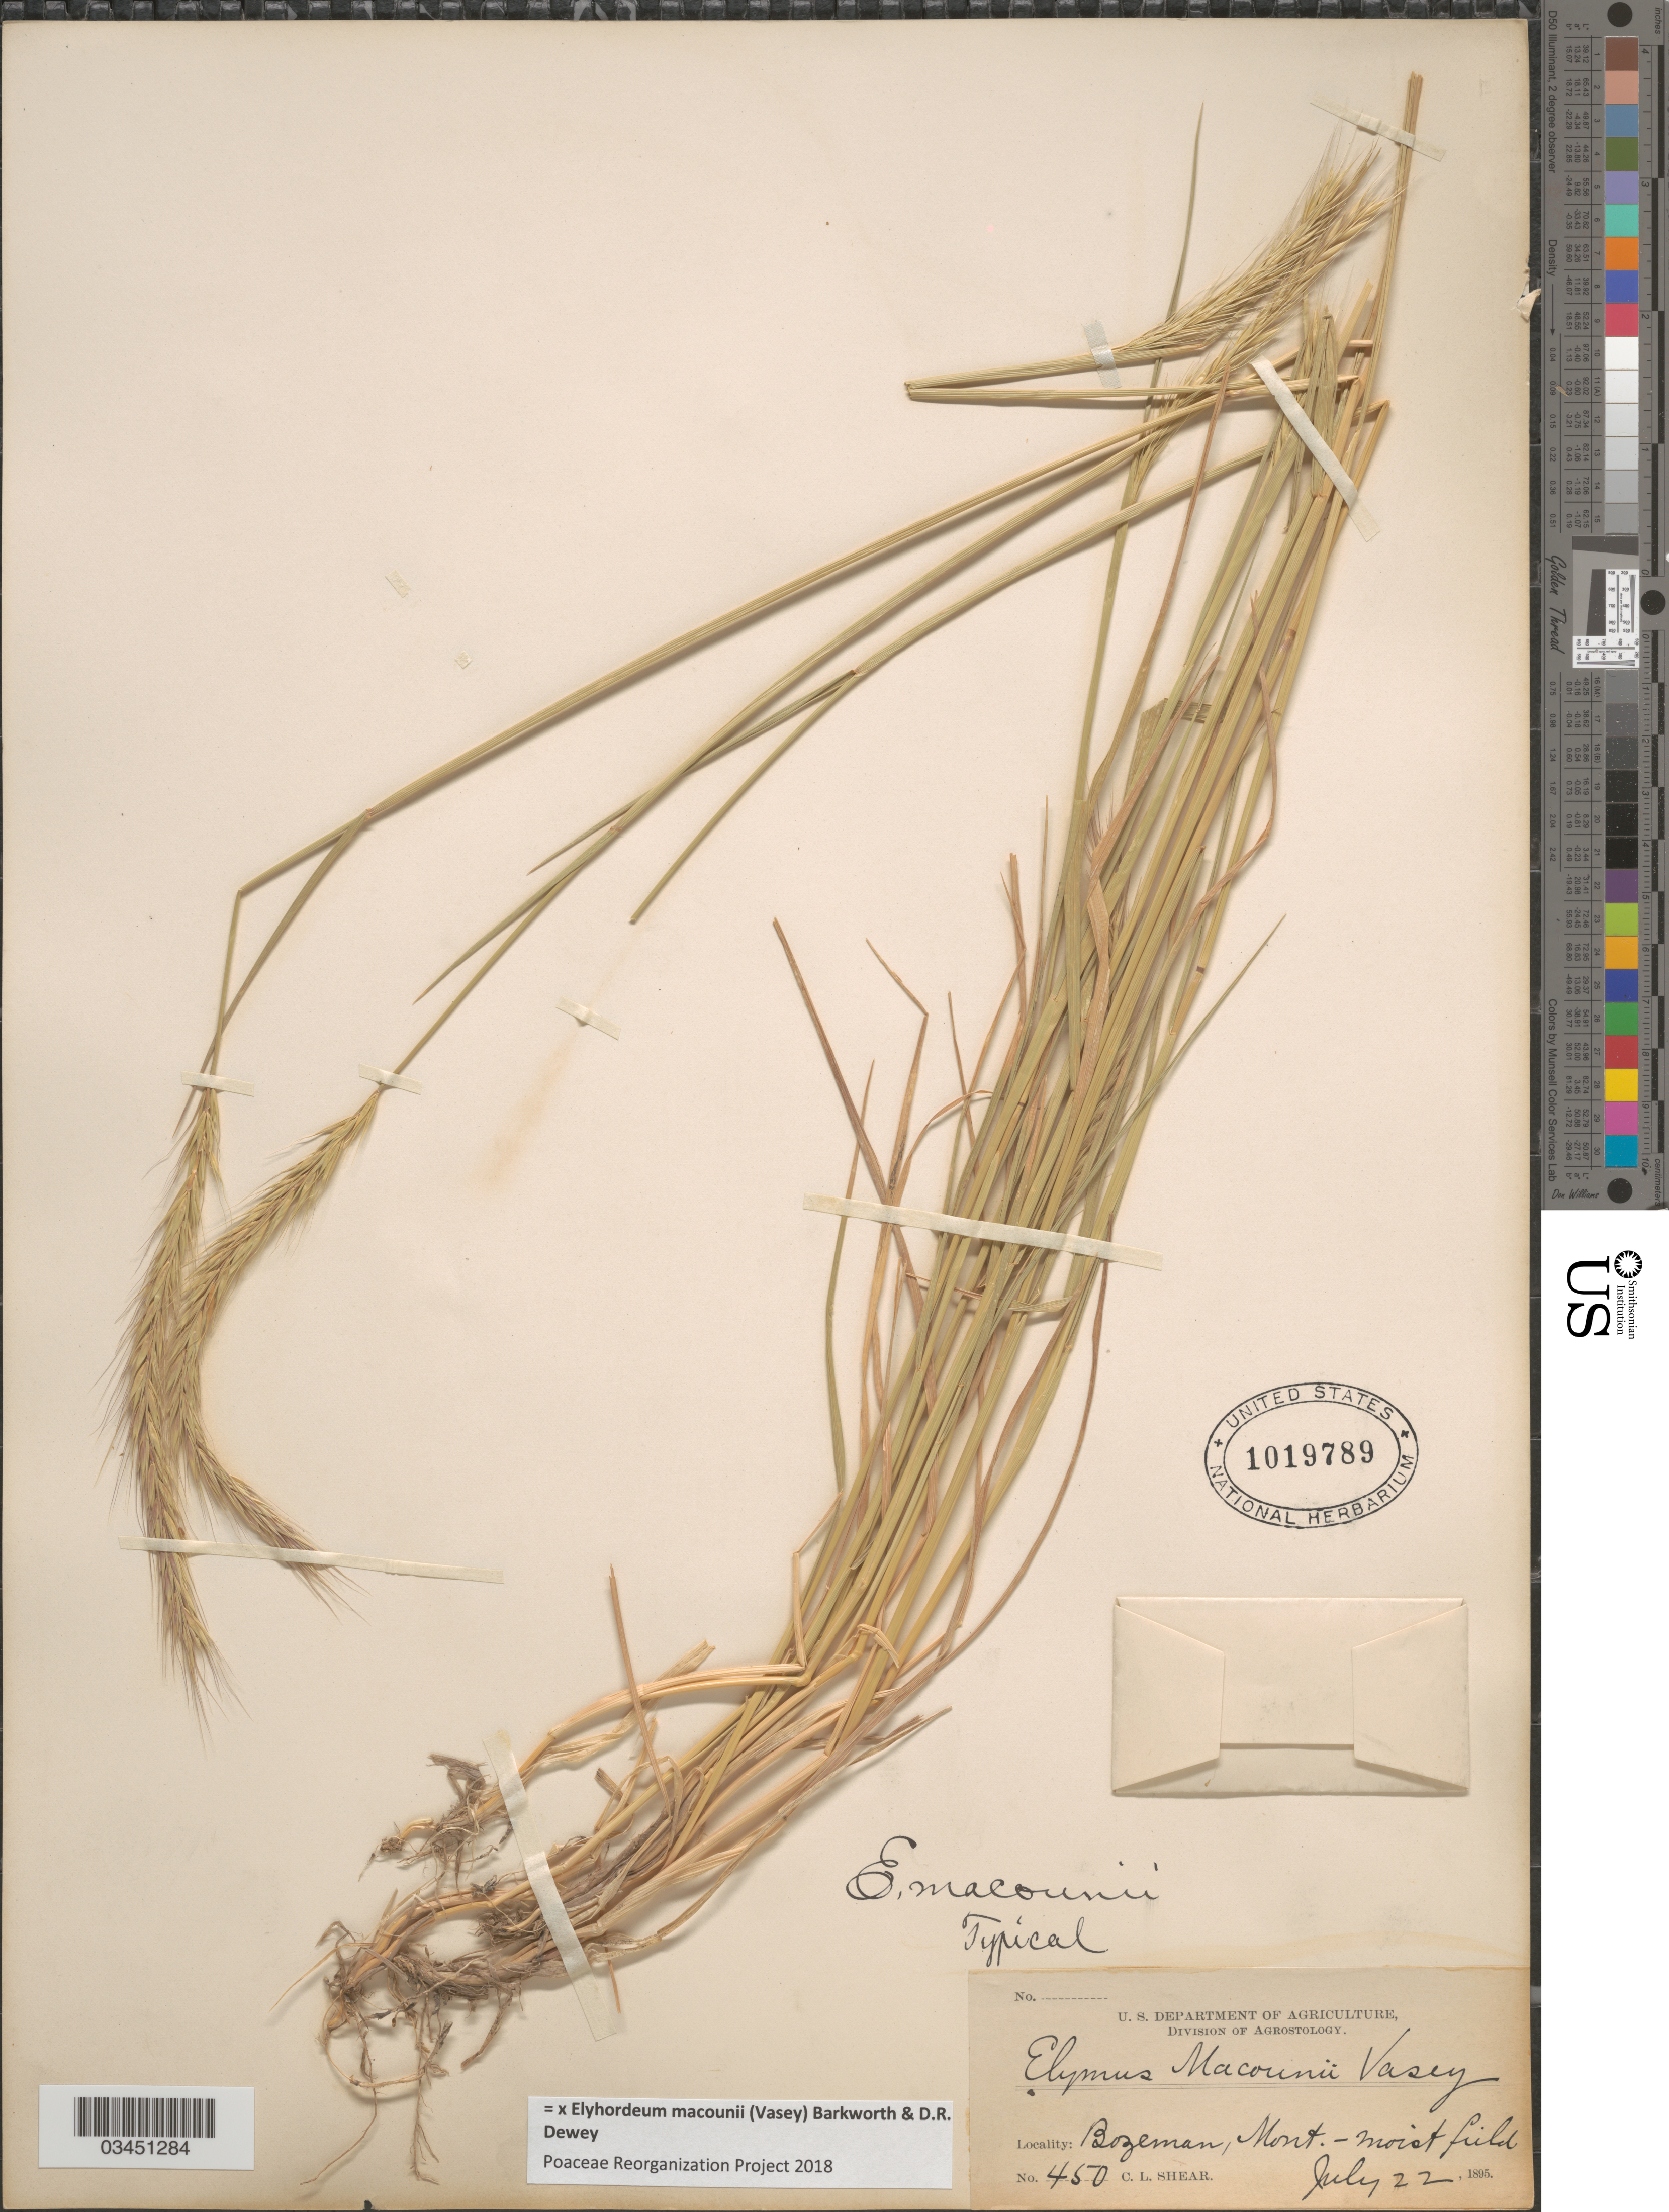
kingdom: Plantae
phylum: Tracheophyta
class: Liliopsida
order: Poales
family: Poaceae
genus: Elyhordeum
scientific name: x Elyhordeum macounii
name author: (Vasey) Barkworth & Dewey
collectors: C. L. Shear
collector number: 450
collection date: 1895-07-22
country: United States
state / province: Montana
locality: Bozeman.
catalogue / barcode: US 1019789